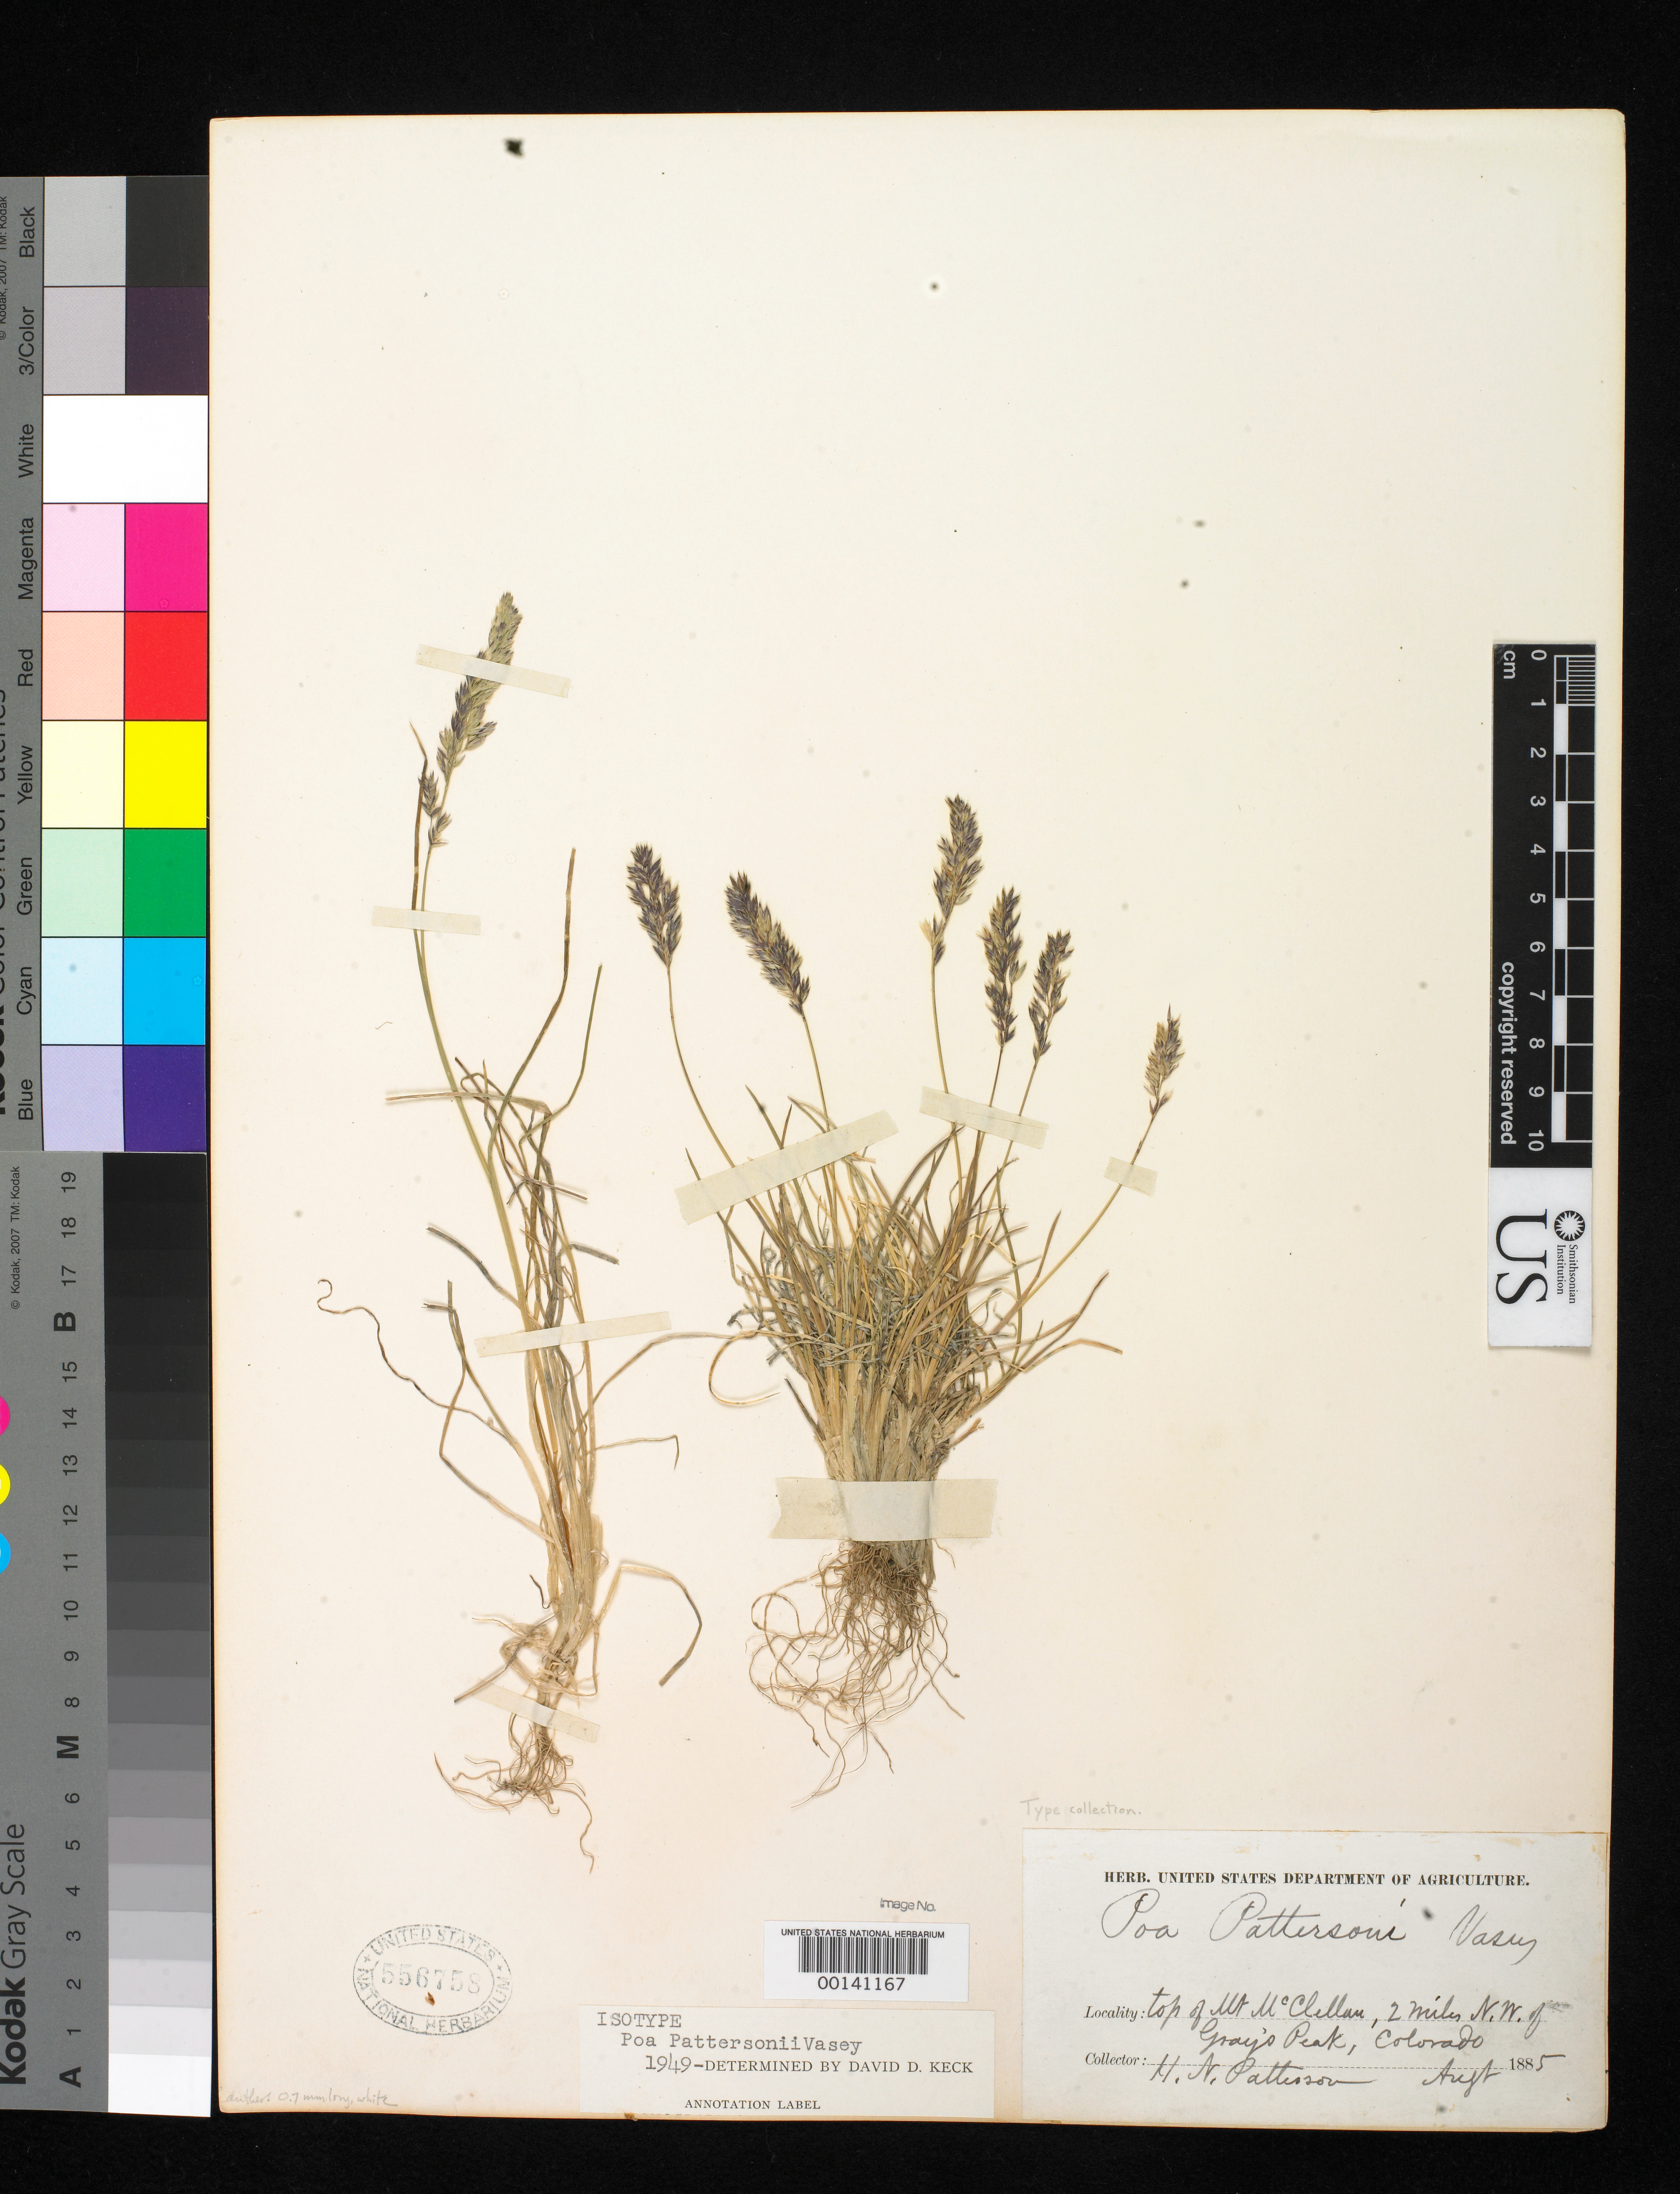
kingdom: Plantae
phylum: Tracheophyta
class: Liliopsida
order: Poales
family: Poaceae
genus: Poa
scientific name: Poa pattersoni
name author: Vasey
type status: Isotype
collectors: H. N. Patterson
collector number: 154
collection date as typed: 19 Aug 1885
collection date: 1885-08-19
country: United States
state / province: Colorado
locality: Top of Mt. McClellan near Gray's Peak.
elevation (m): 3353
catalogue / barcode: US 556758